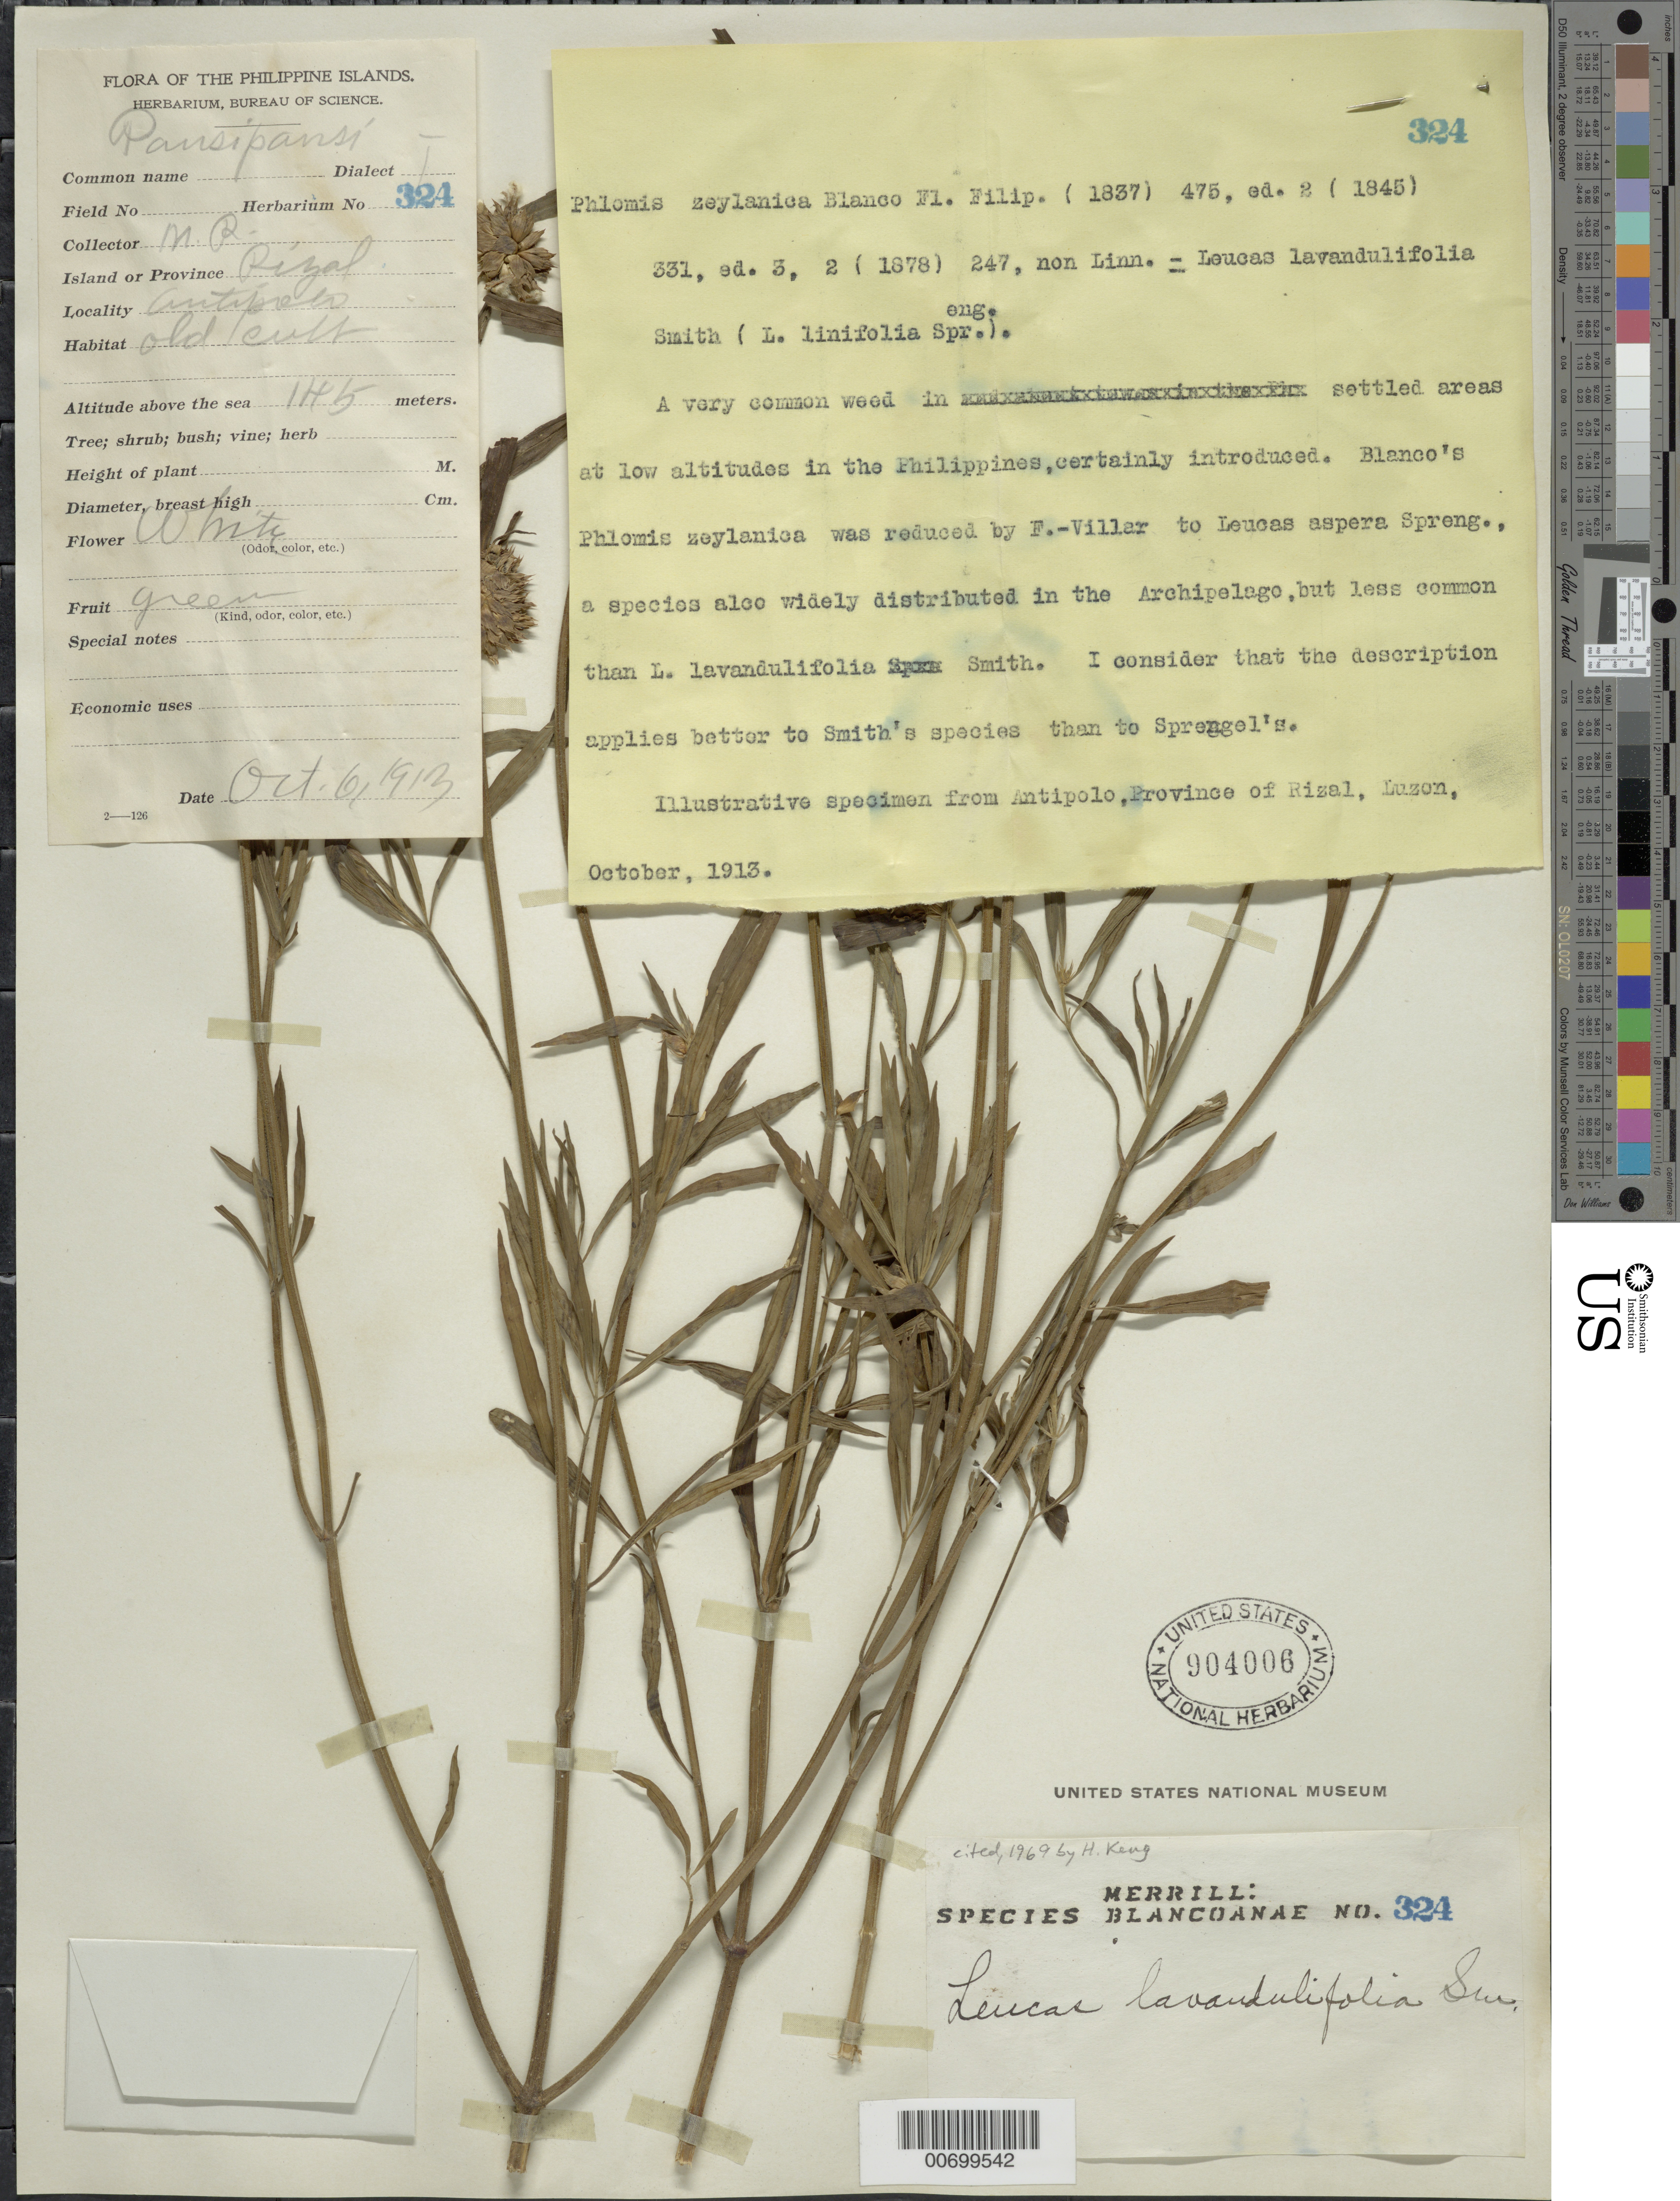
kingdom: Plantae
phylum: Tracheophyta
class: Magnoliopsida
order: Lamiales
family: Lamiaceae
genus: Leucas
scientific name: Leucas lavandulifolia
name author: Small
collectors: M. Ramos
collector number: Sp. Blancoan. 0324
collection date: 1913-10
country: Philippines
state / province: Calabarzon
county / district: Rizal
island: Luzon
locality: Antipolo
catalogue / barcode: US 904006